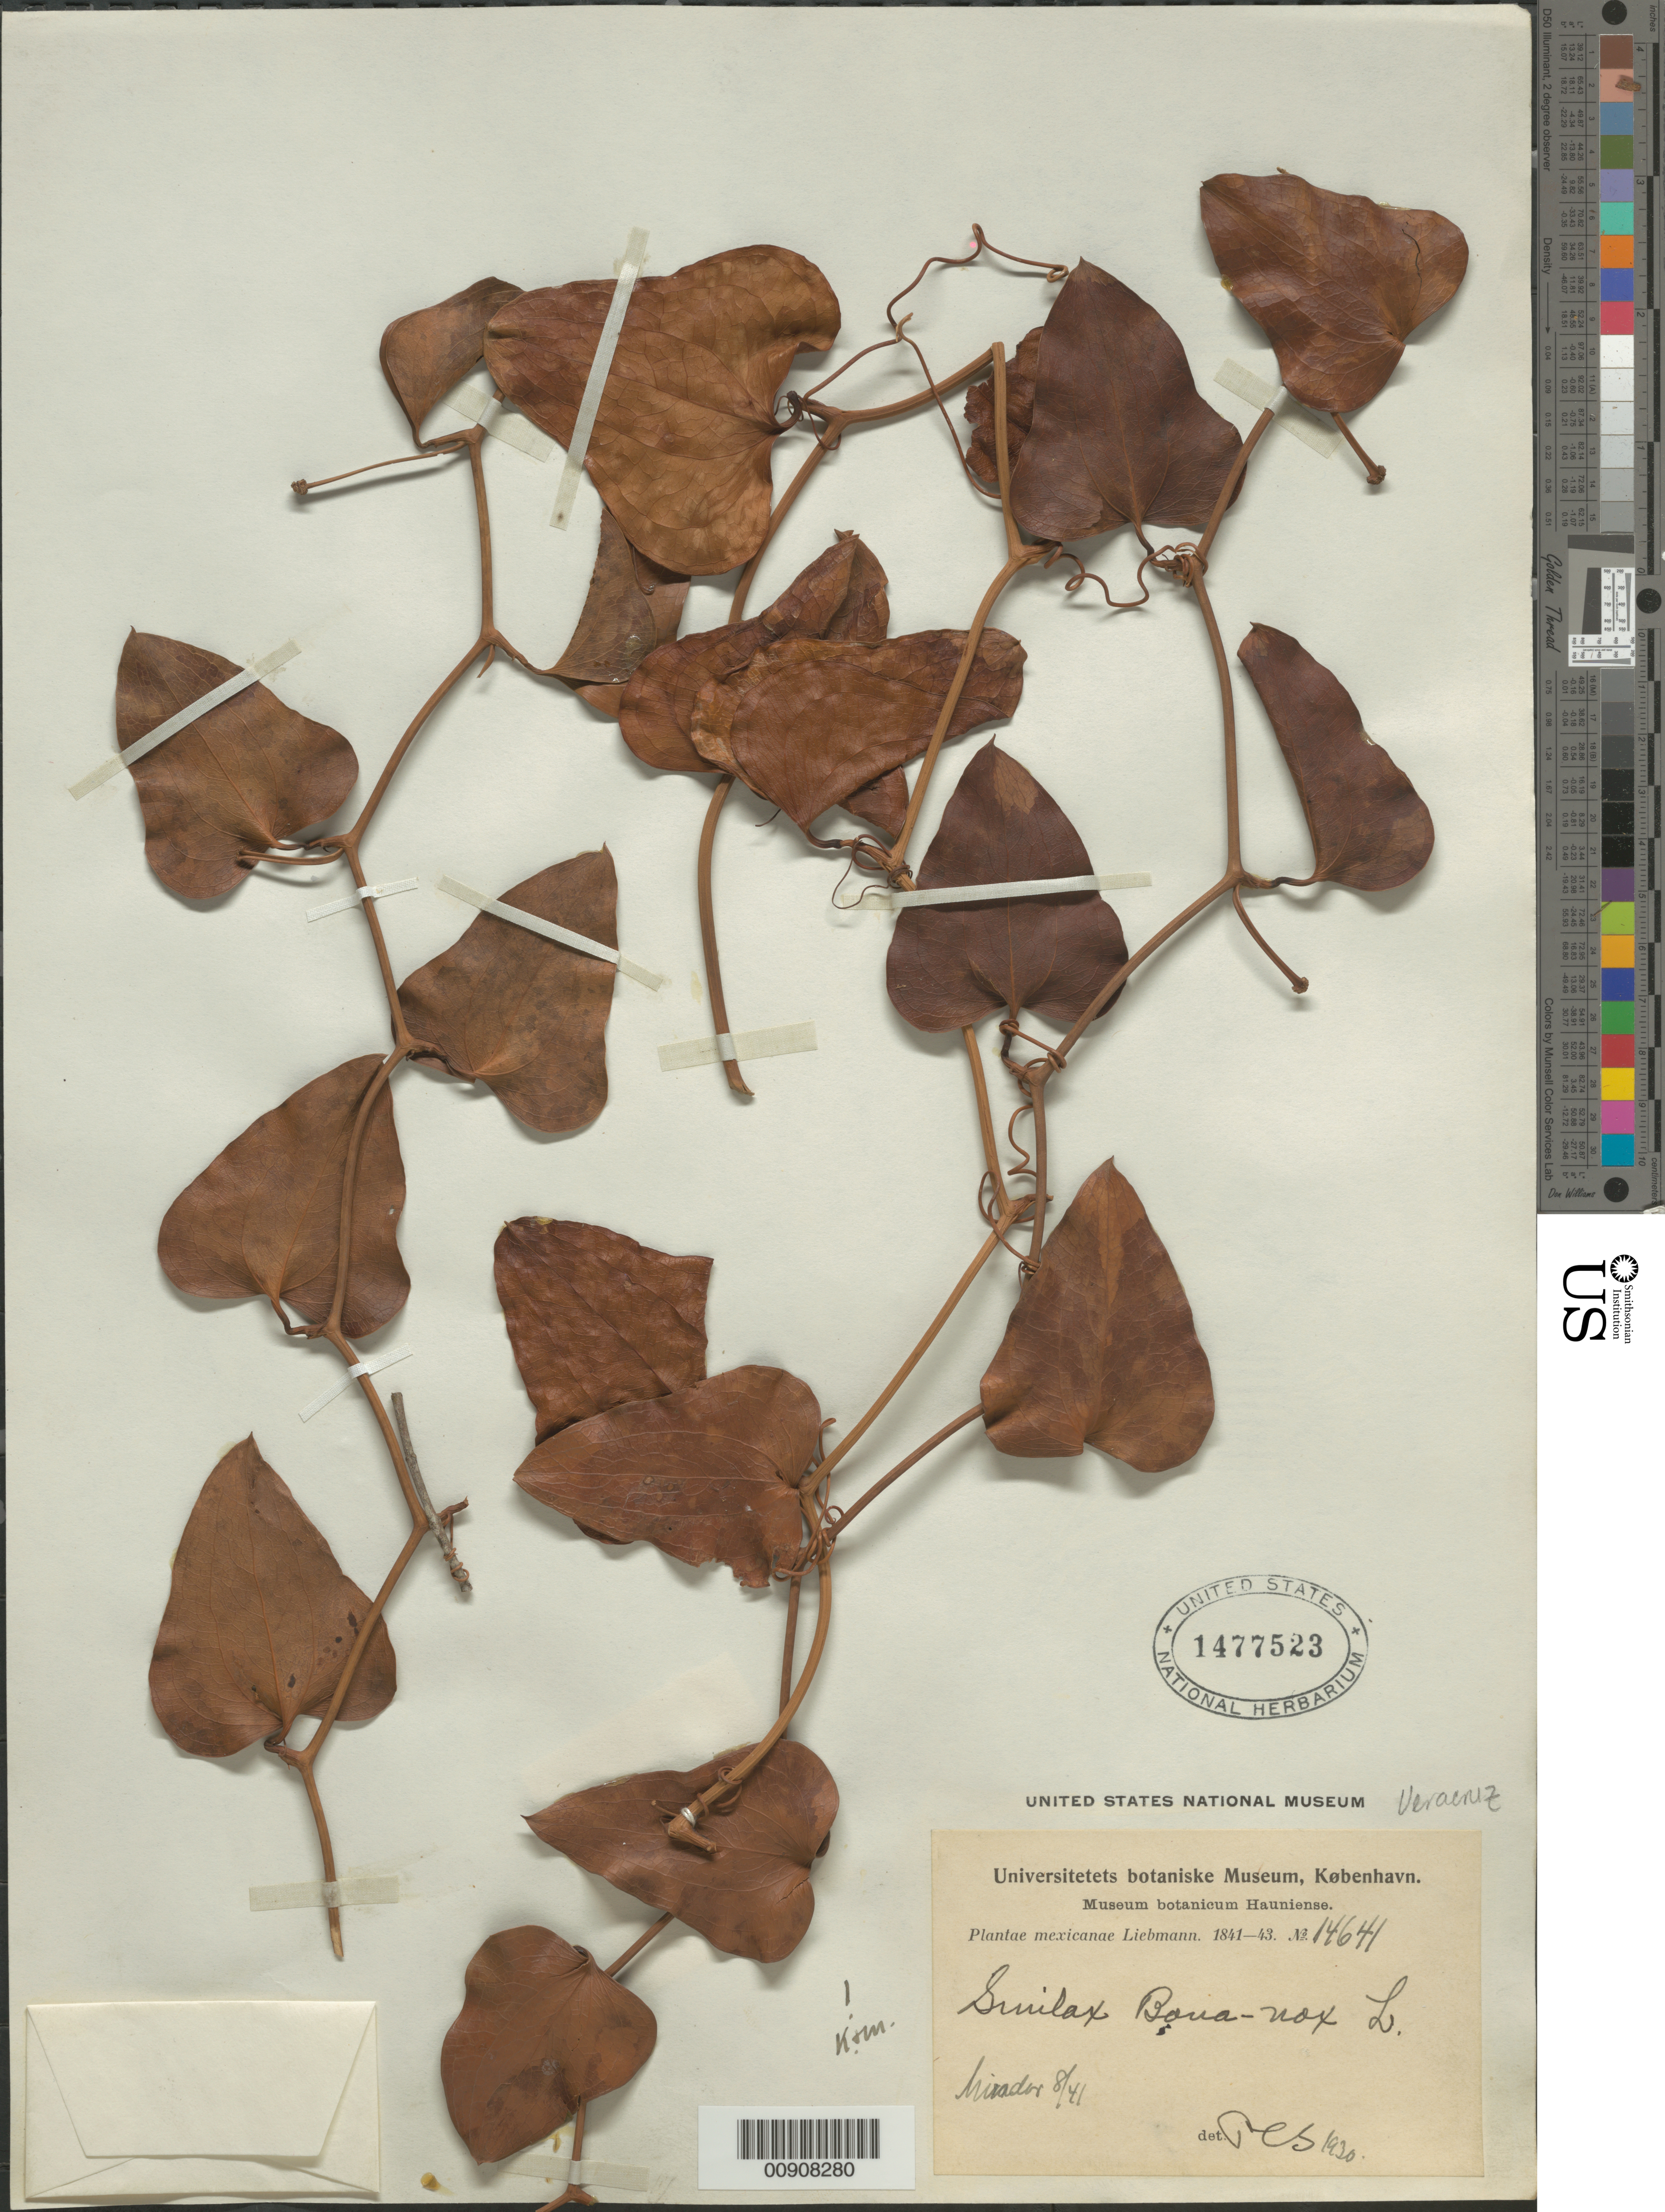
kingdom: Plantae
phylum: Tracheophyta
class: Liliopsida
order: Liliales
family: Smilacaceae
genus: Smilax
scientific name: Smilax bona-nox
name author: L.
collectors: F. M. Liebmann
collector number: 14641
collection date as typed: Aug 1841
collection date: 1841-08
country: Mexico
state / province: Veracruz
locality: Mirador.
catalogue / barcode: US 1477523